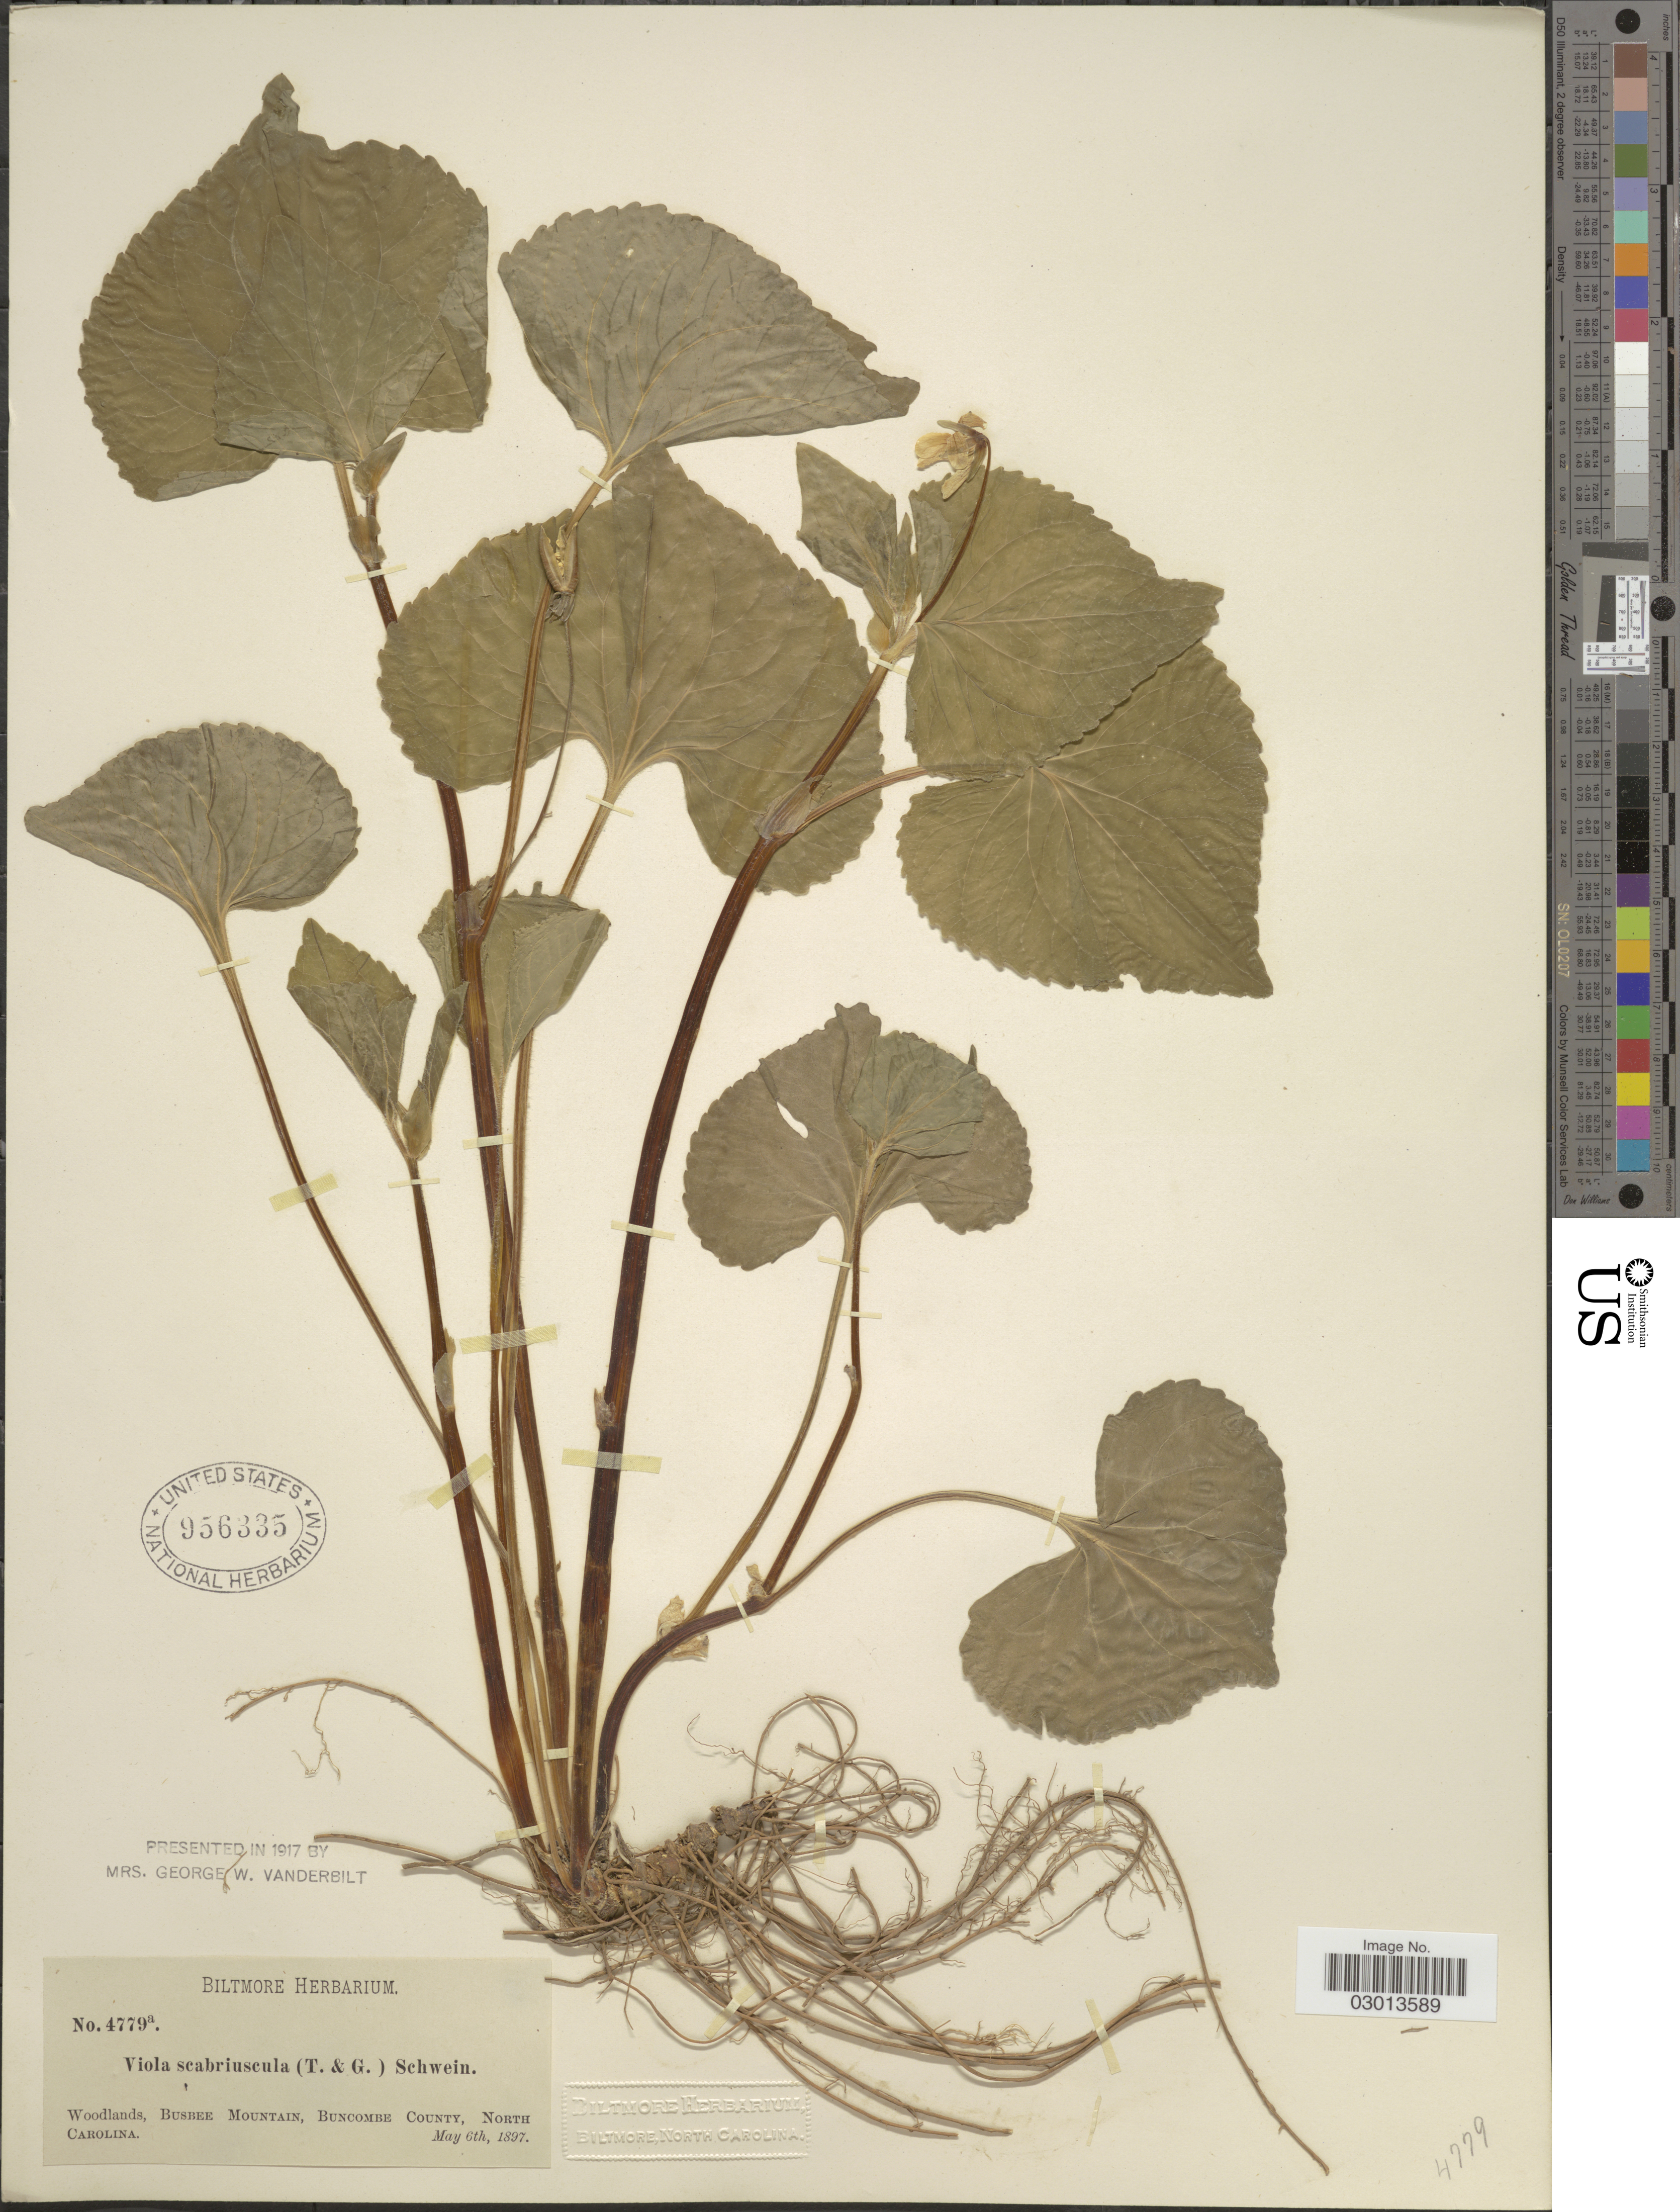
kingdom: Plantae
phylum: Tracheophyta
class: Magnoliopsida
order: Malpighiales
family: Violaceae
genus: Viola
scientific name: Viola pensylvanica var. leiocarpa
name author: (Fernald & Wiegand) Fernald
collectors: ex herb. Biltmore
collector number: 4779a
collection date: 1897-05-06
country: United States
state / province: North Carolina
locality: Woodlands, Busbee Mountain, Buncombe County.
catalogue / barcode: US 956335